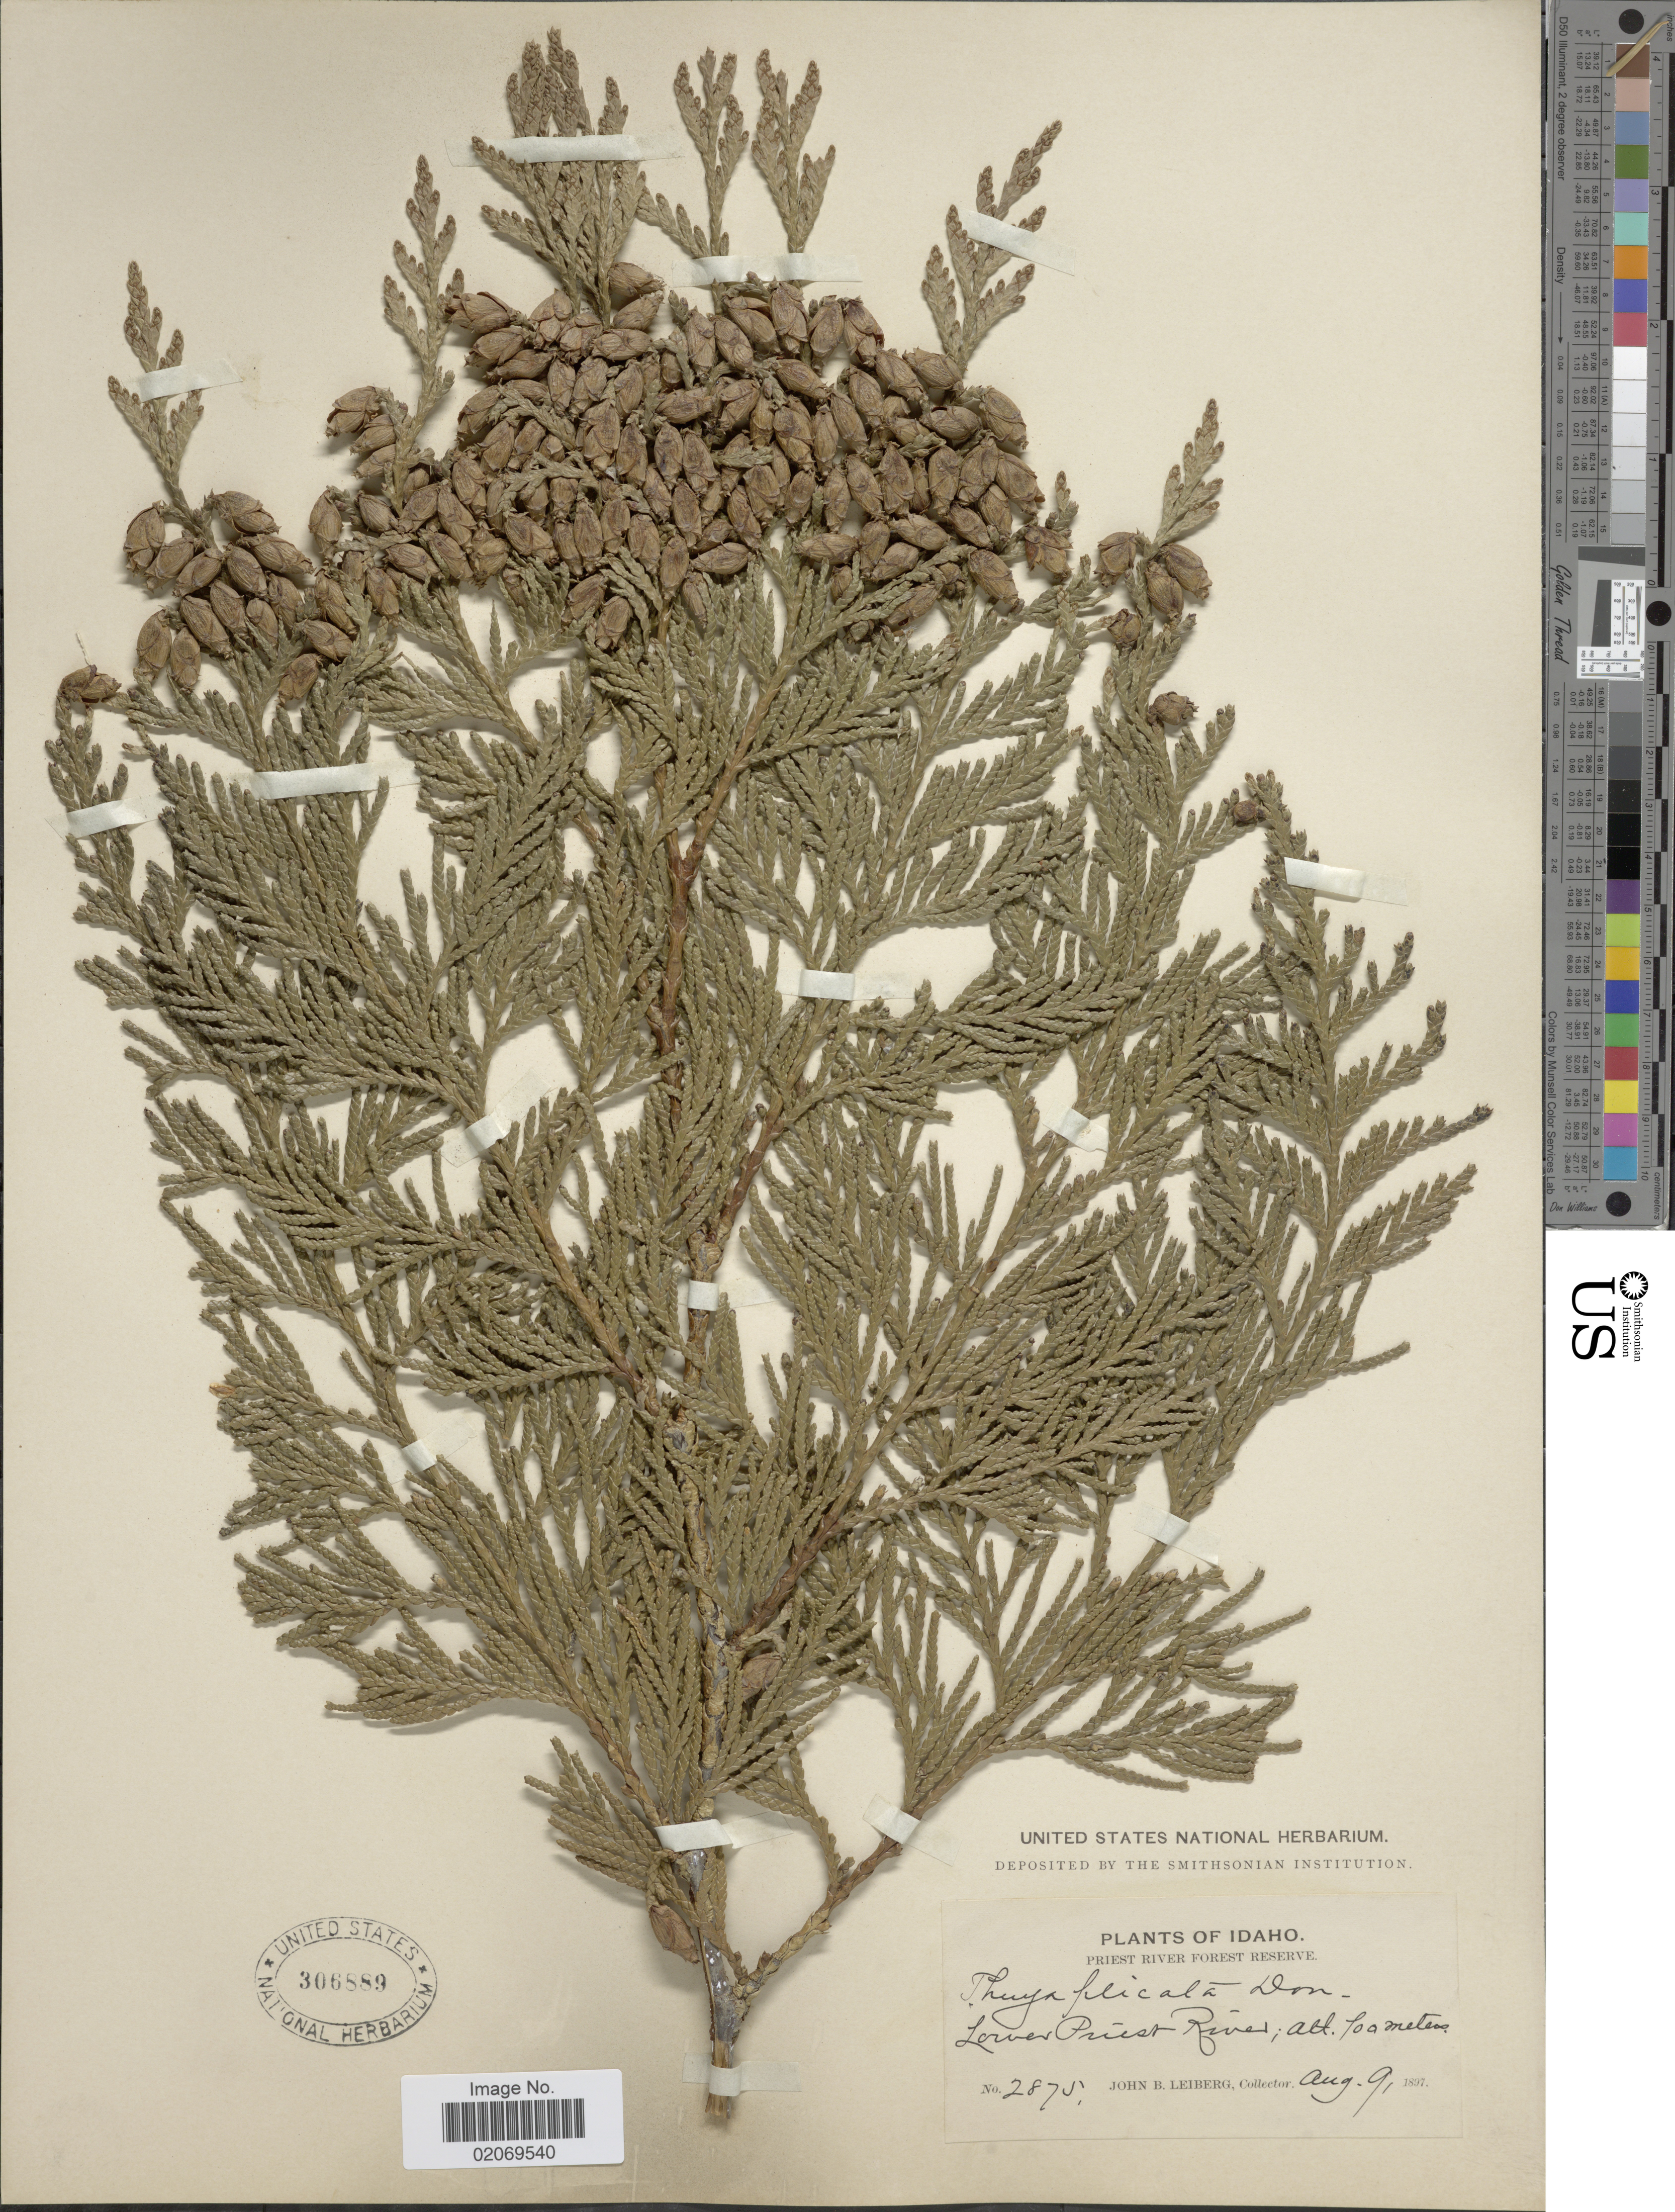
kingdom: Plantae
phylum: Tracheophyta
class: Pinopsida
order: Pinales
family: Cupressaceae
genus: Thuja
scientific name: Thuja plicata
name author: Donn & D. Don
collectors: J. Leiberg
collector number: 2875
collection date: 1897-08-09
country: United States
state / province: Idaho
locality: Priest Reserve Forest Reserve, Lower Priest River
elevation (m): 700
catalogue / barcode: US 306889